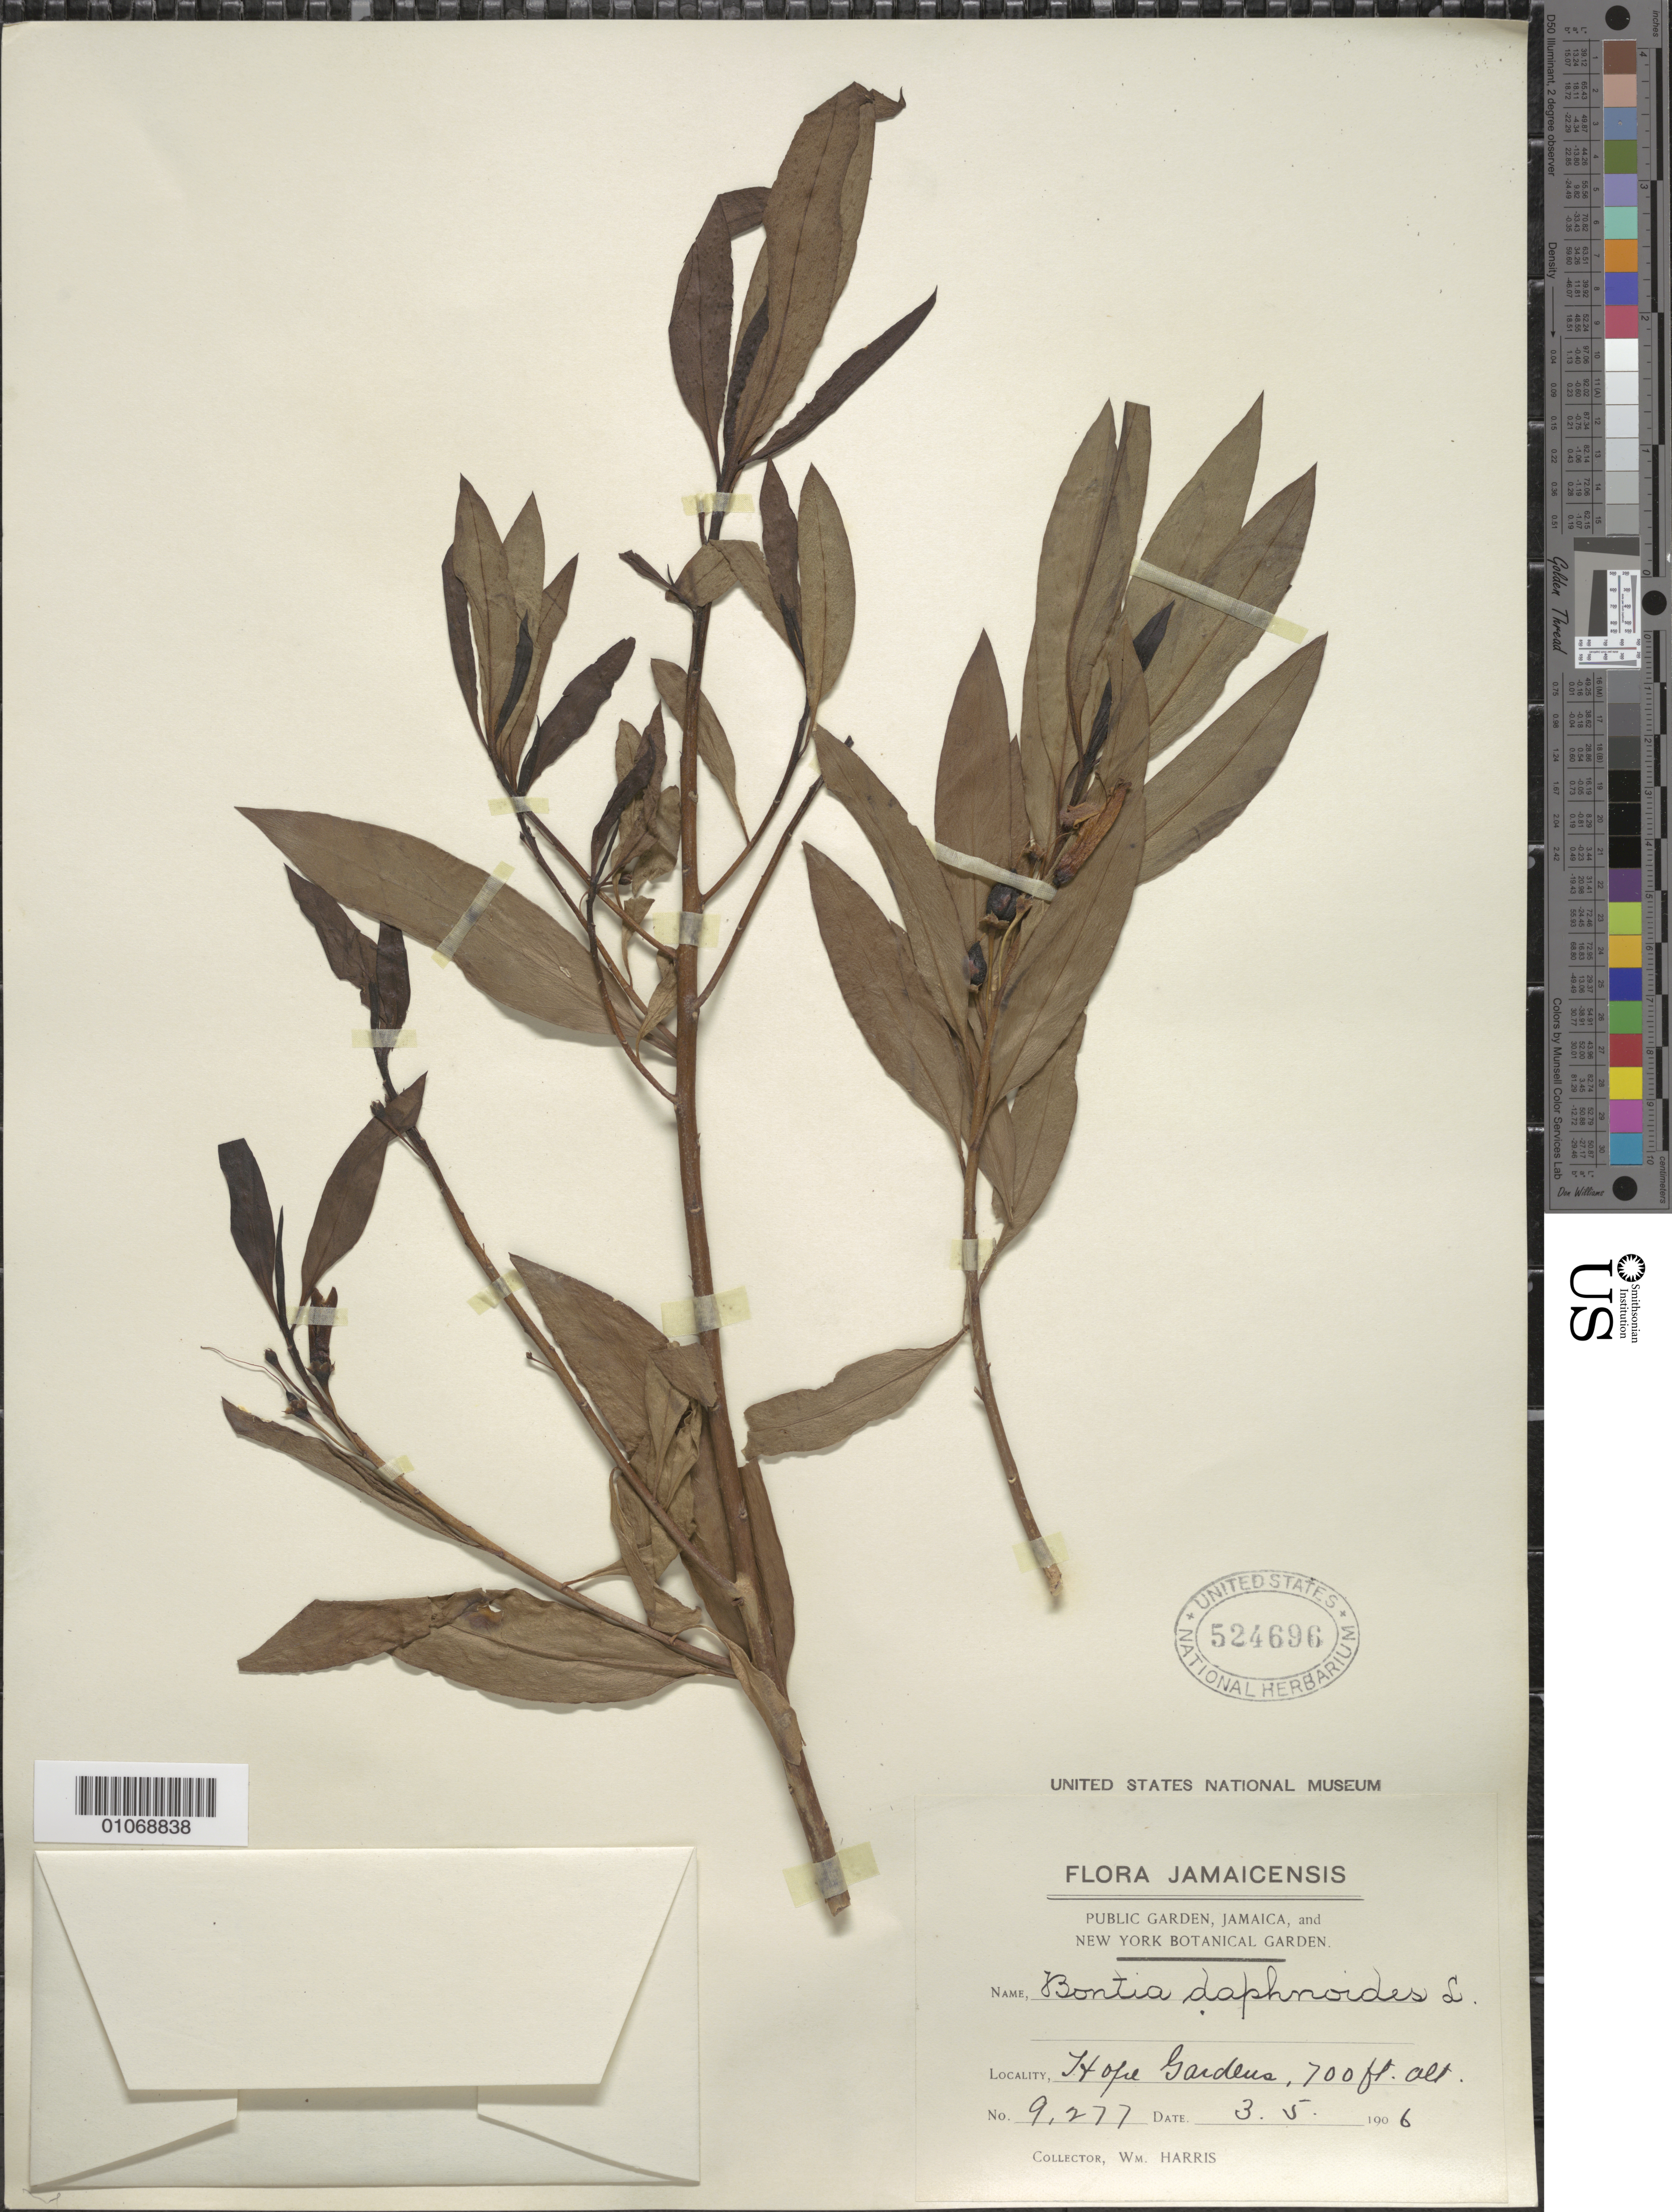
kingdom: Plantae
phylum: Tracheophyta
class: Magnoliopsida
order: Lamiales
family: Scrophulariaceae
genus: Bontia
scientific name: Bontia daphnoides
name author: L.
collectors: W. Harris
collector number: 9277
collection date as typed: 03 May 1906 or 05 Mar 1906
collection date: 1906-03-05 or 1906-05-03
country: Jamaica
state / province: Kingston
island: Jamaica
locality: Hope Gardens.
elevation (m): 213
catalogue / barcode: US 524696